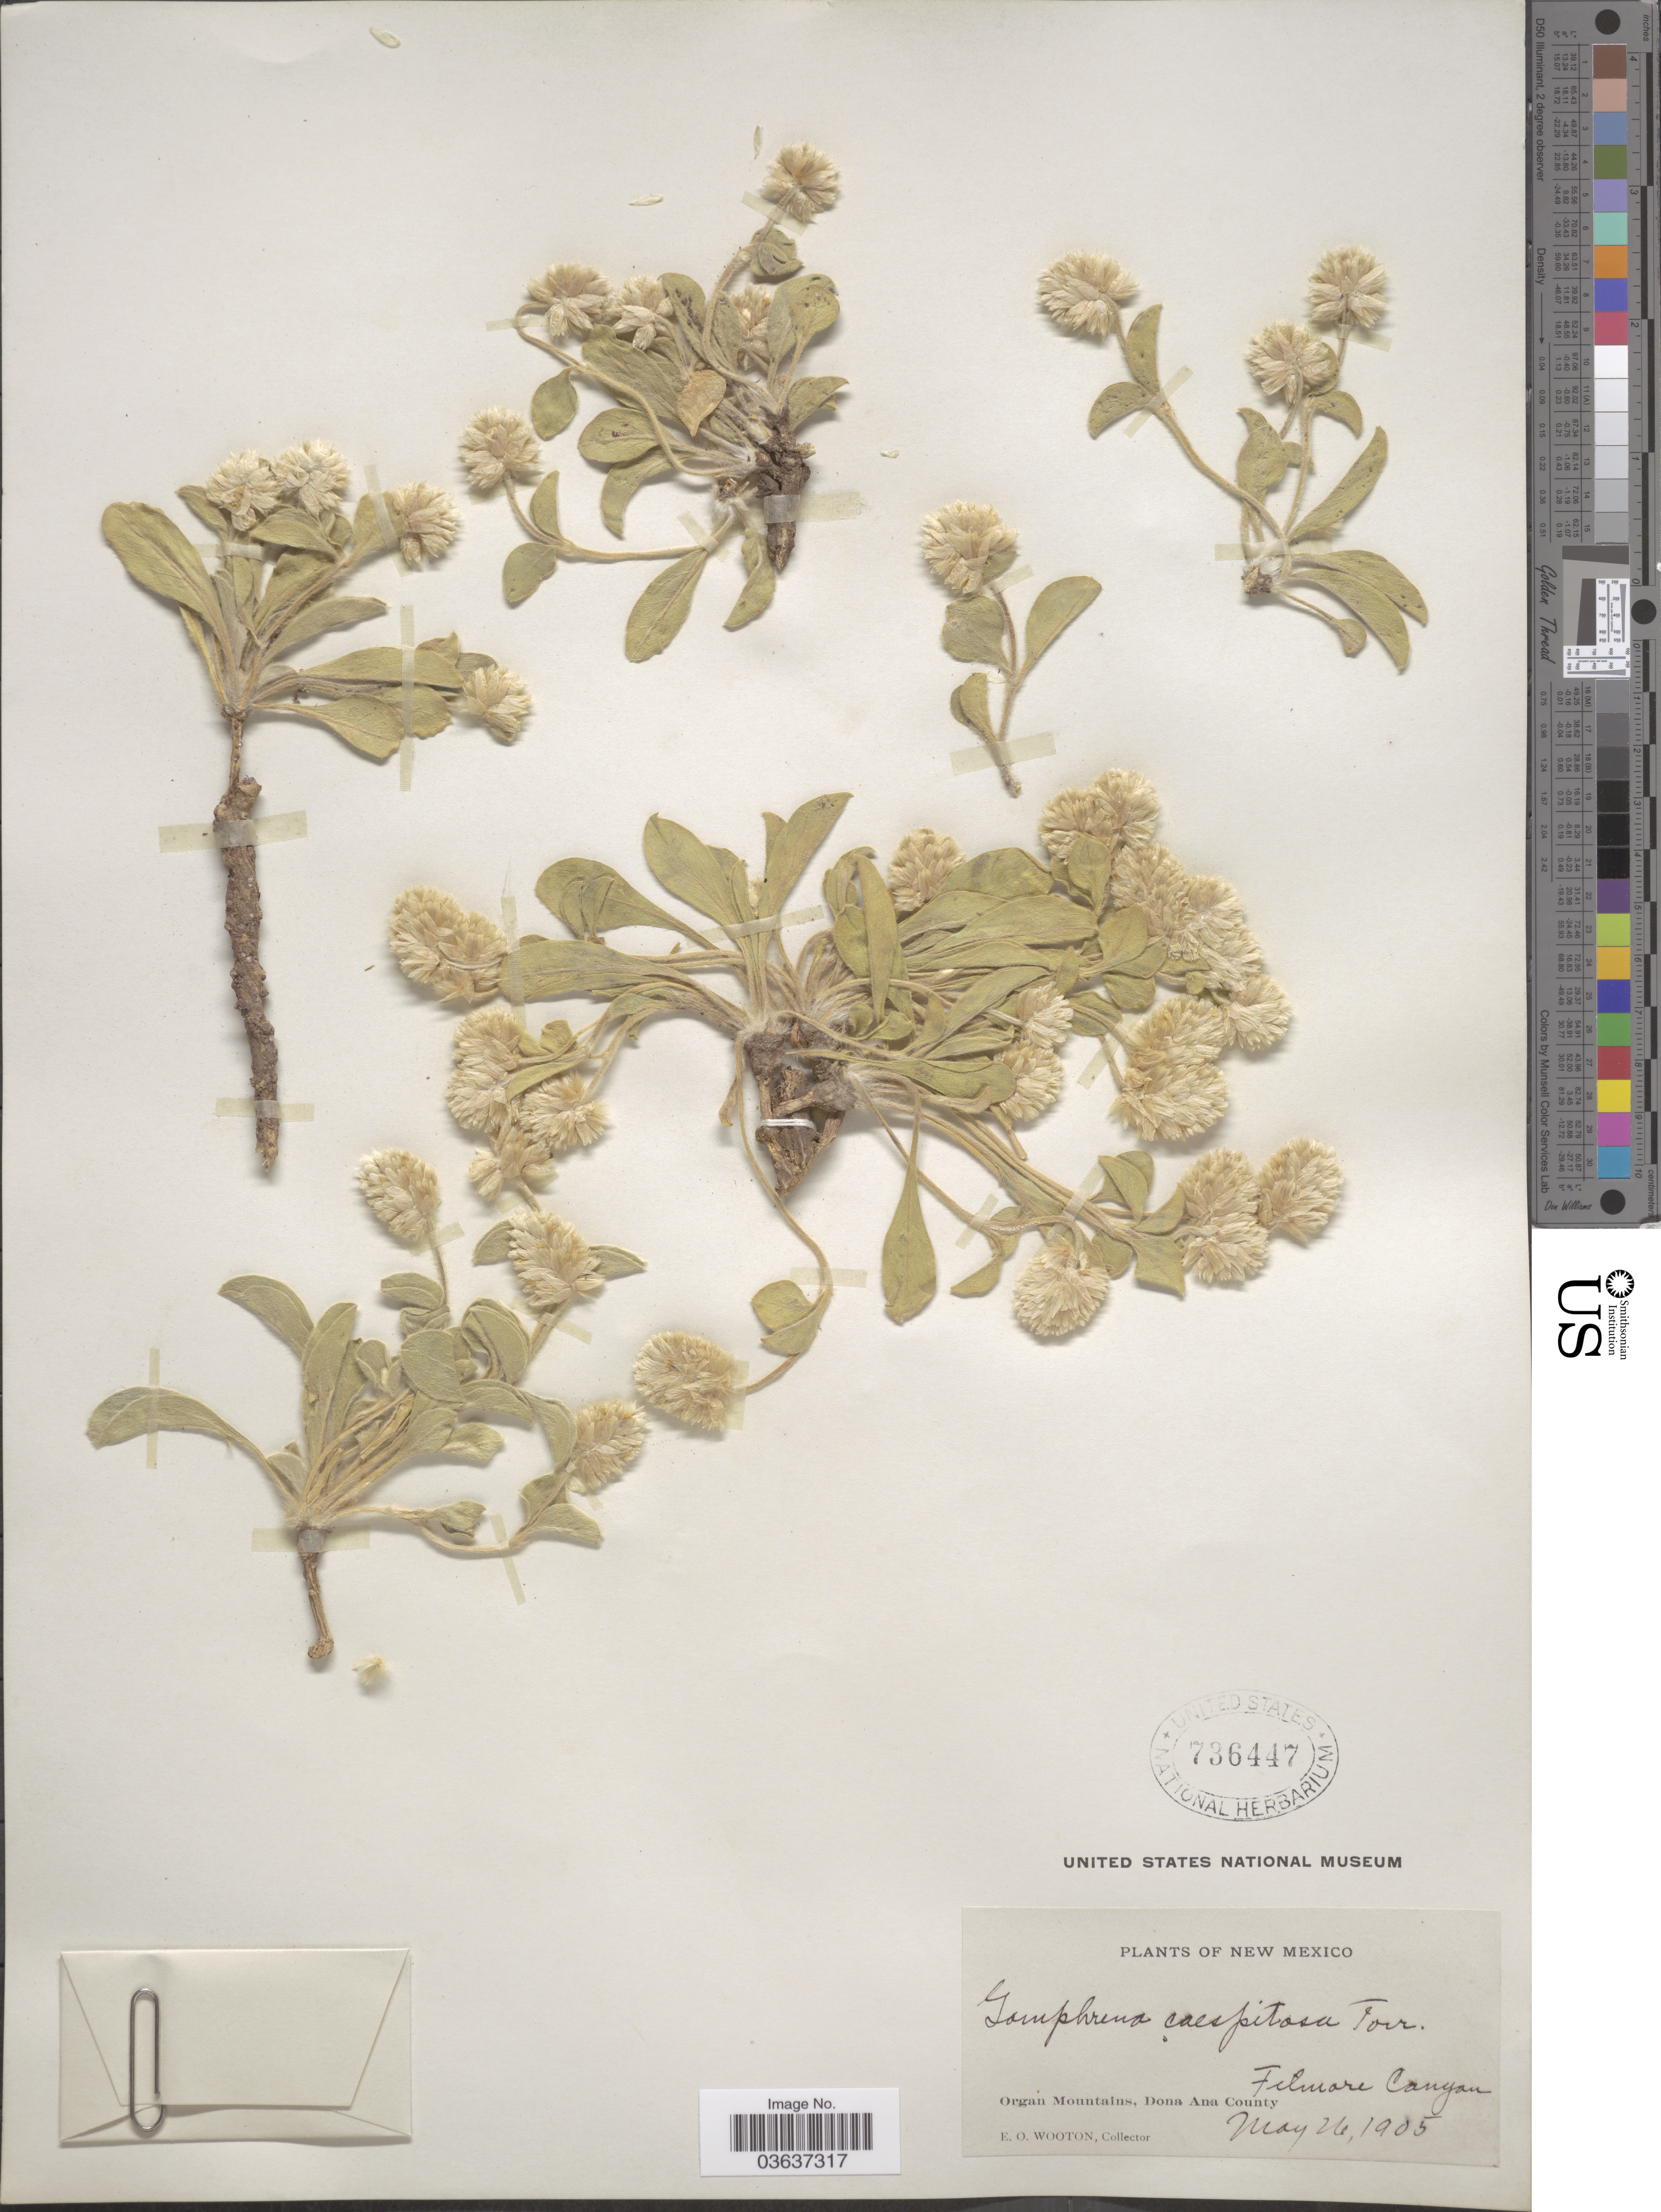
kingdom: Plantae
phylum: Tracheophyta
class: Magnoliopsida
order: Caryophyllales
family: Amaranthaceae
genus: Gomphrena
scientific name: Gomphrena caespitosa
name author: Torr. in Emory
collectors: E. O. Wooton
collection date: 1905-05-26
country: United States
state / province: New Mexico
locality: Organ Mountains, Dona Ana County. Filmore Canyon.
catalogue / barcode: US 736447